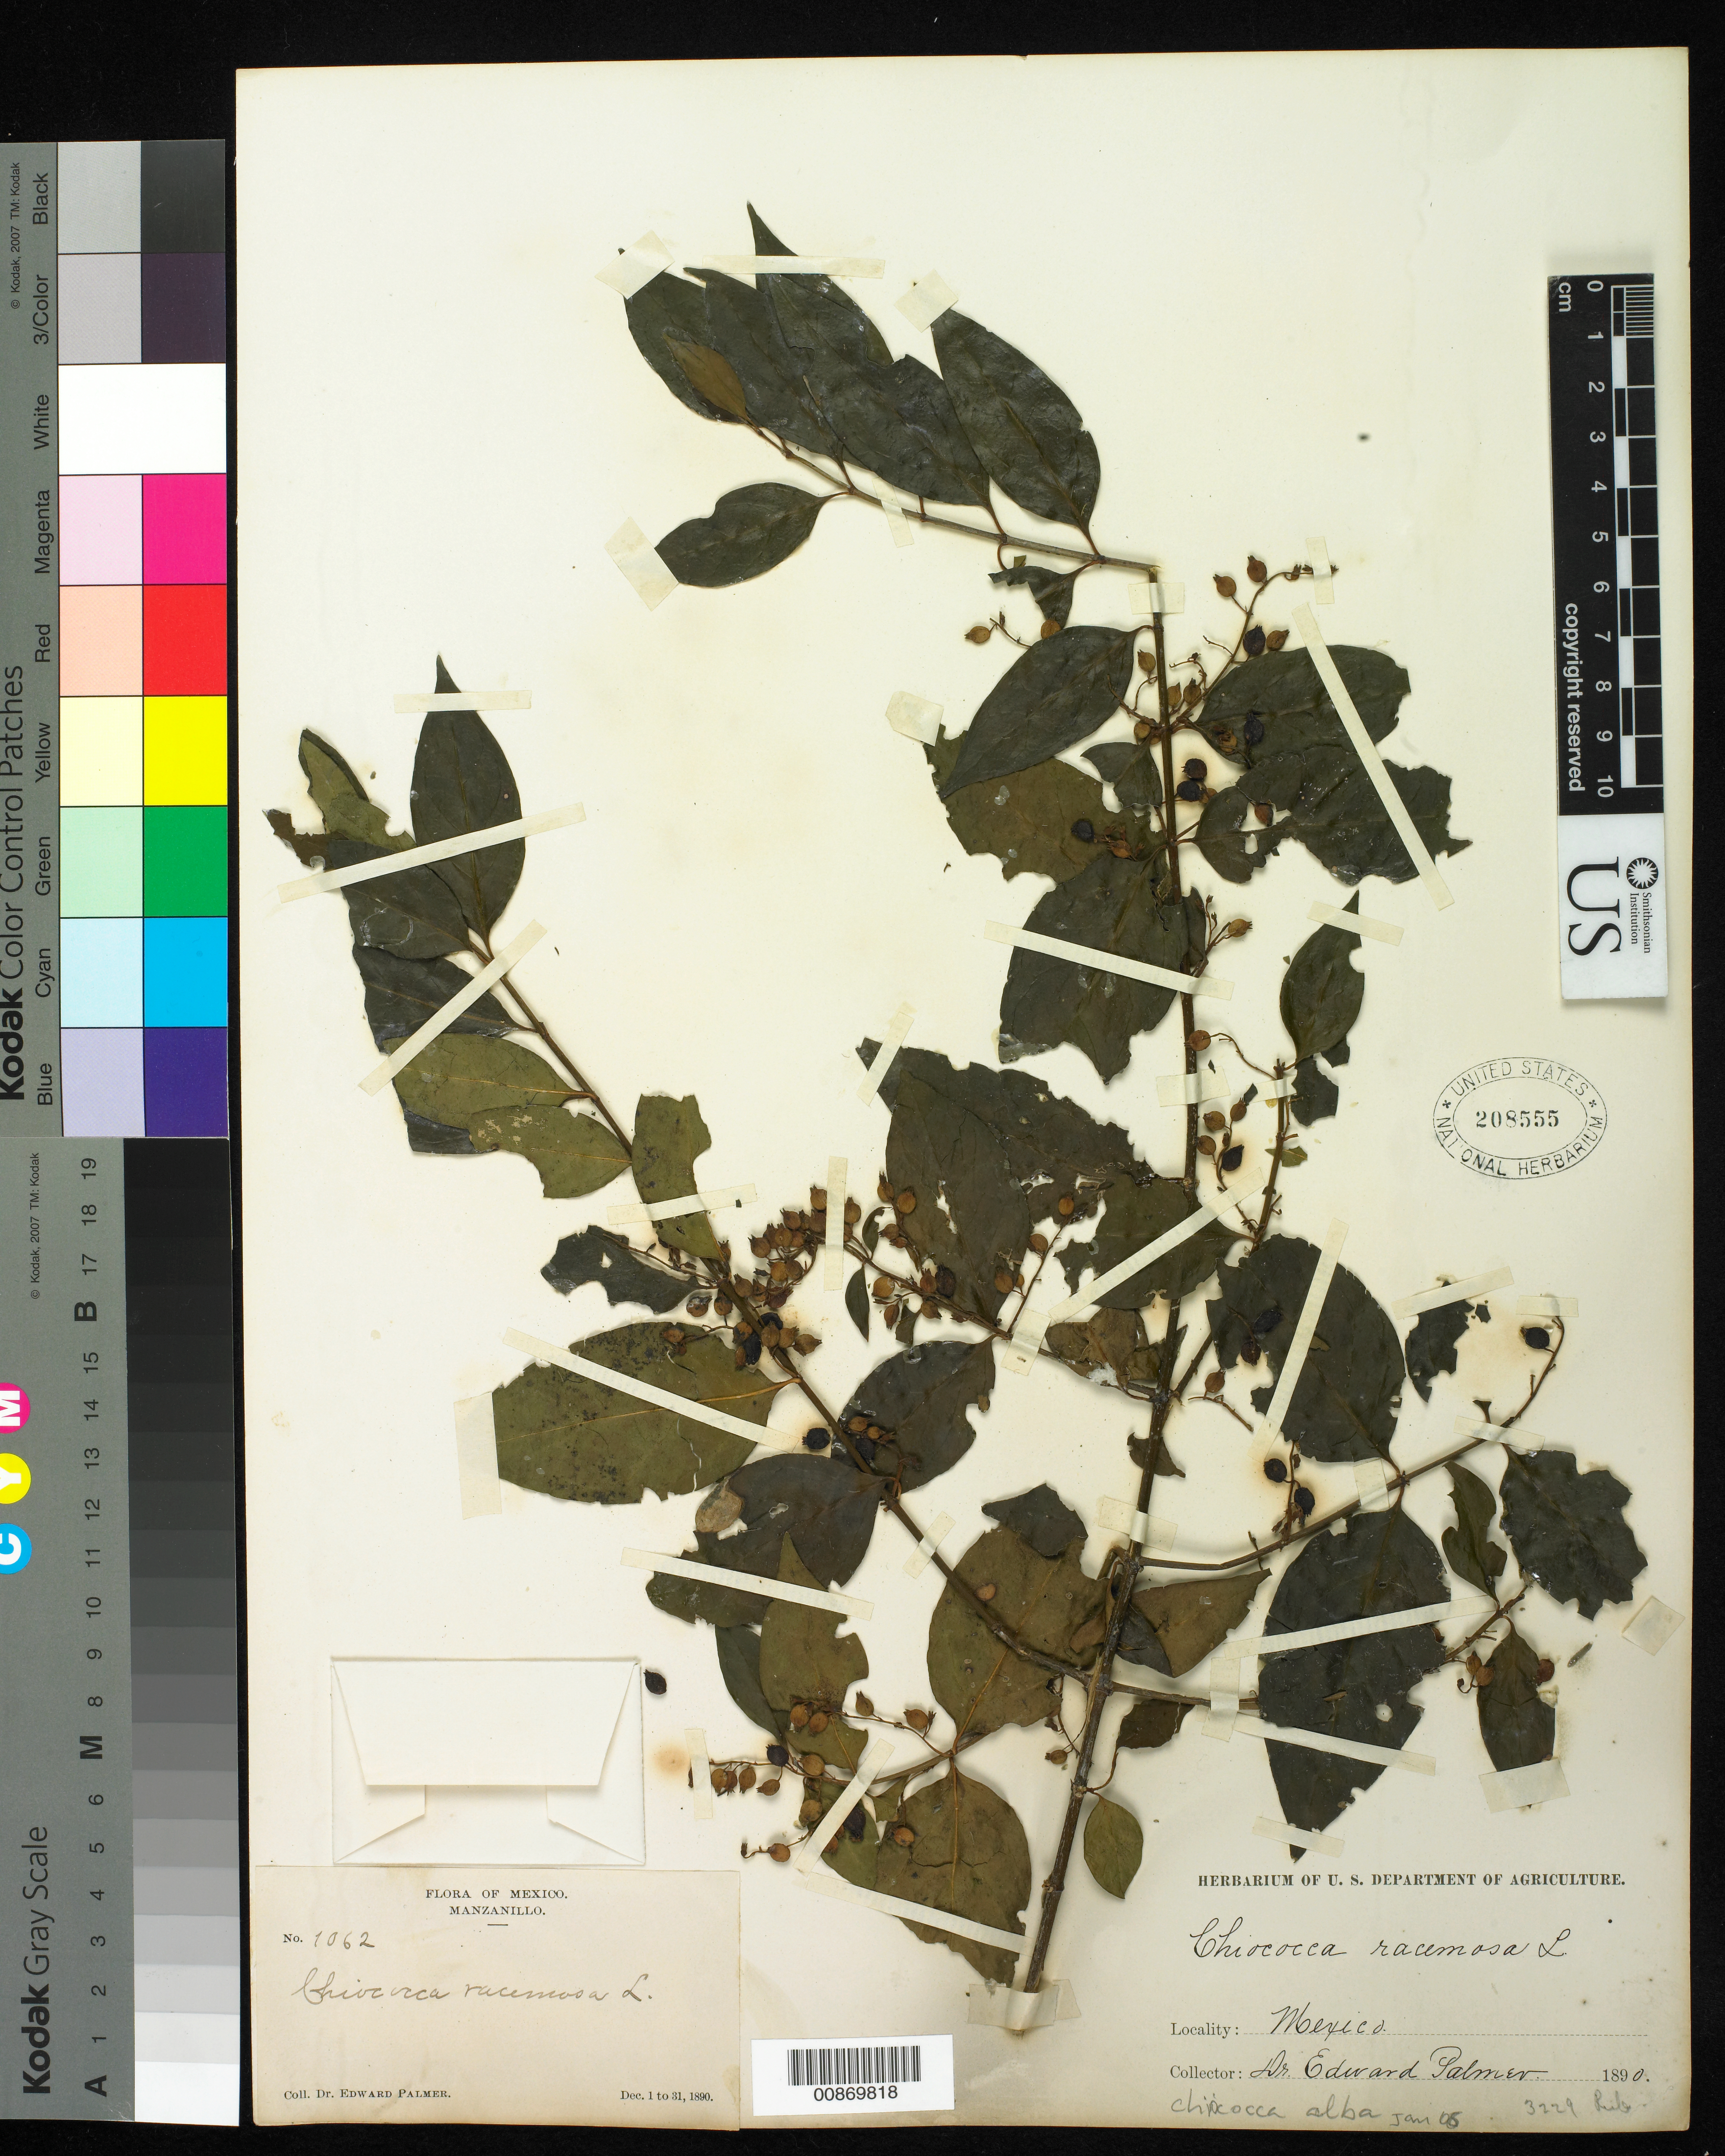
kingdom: Plantae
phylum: Tracheophyta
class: Magnoliopsida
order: Gentianales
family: Rubiaceae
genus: Chiococca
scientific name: Chiococca alba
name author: (L.) Hitchc.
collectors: E. Palmer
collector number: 1062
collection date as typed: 01 Dec 1890 to 31 Dec 1890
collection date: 1890-12-01/1890-12-31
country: Mexico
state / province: Colima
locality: Manzanillo, Colima.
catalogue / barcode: US 208555